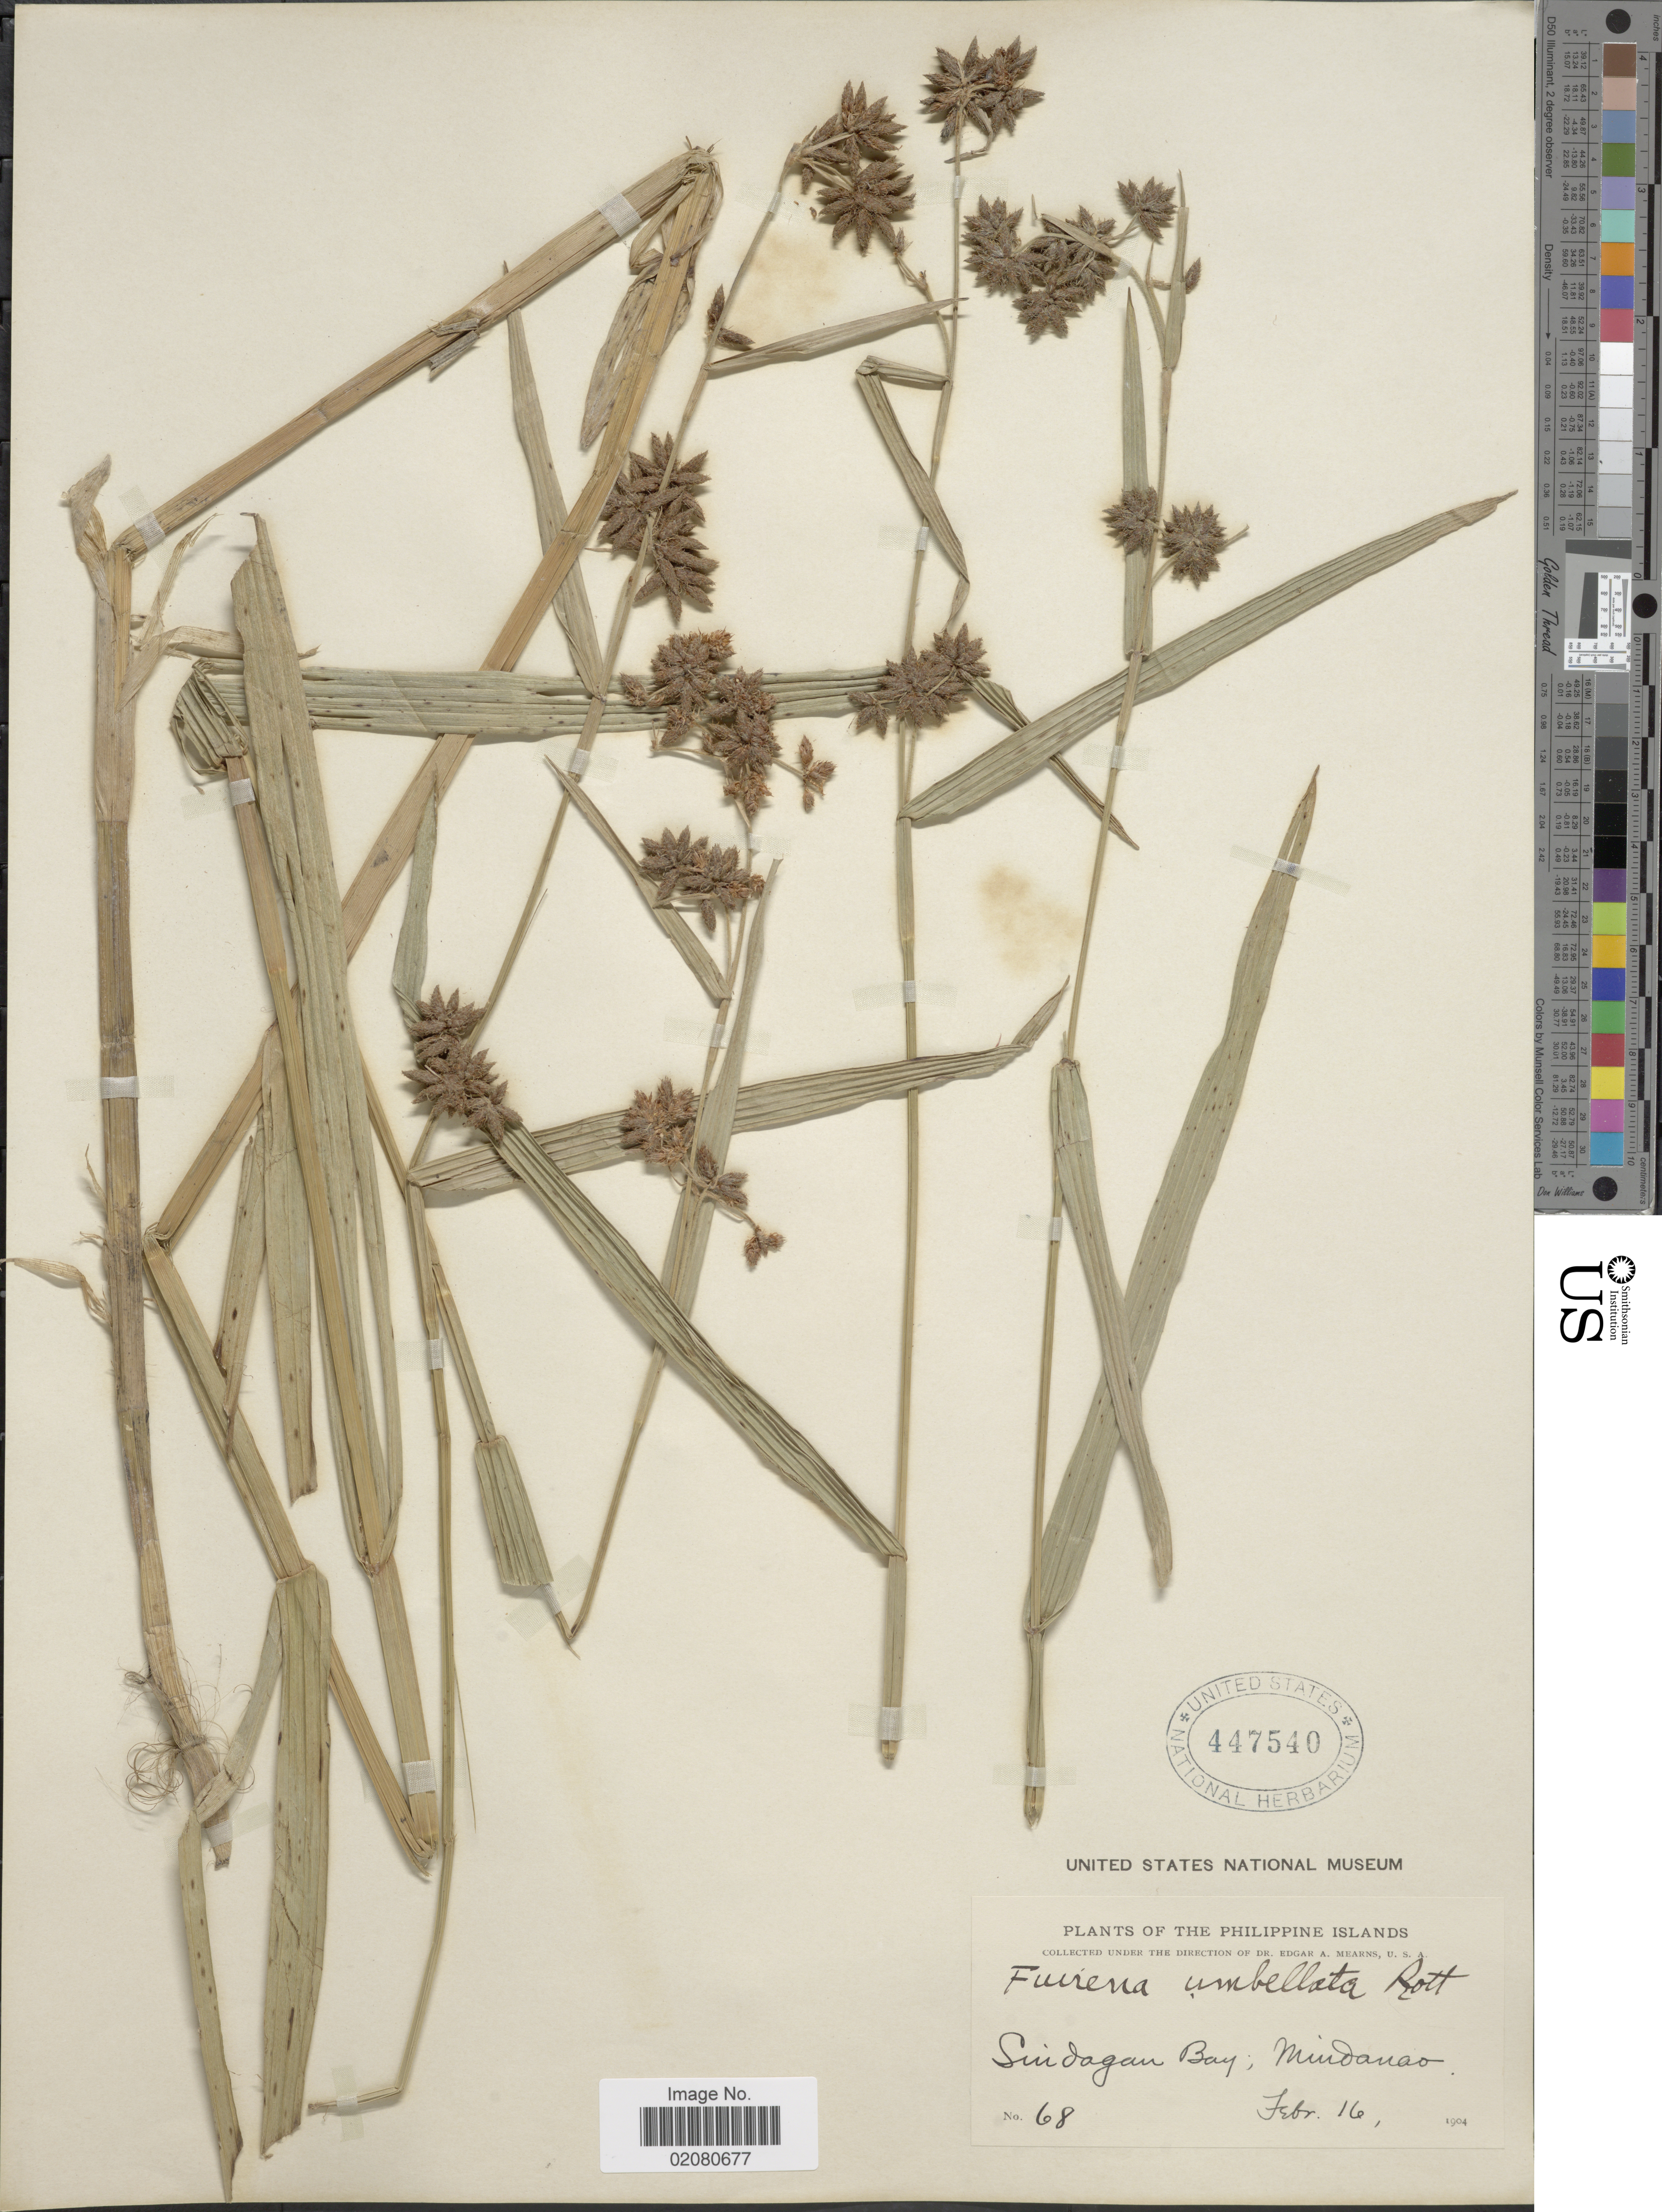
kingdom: Plantae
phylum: Tracheophyta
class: Liliopsida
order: Poales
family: Cyperaceae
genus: Fuirena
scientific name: Fuirena umbellata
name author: Rottb.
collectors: E. A. Mearns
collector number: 68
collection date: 1904-02-16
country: Philippines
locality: Sindagan Bay, Mindanao.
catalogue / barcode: US 447540